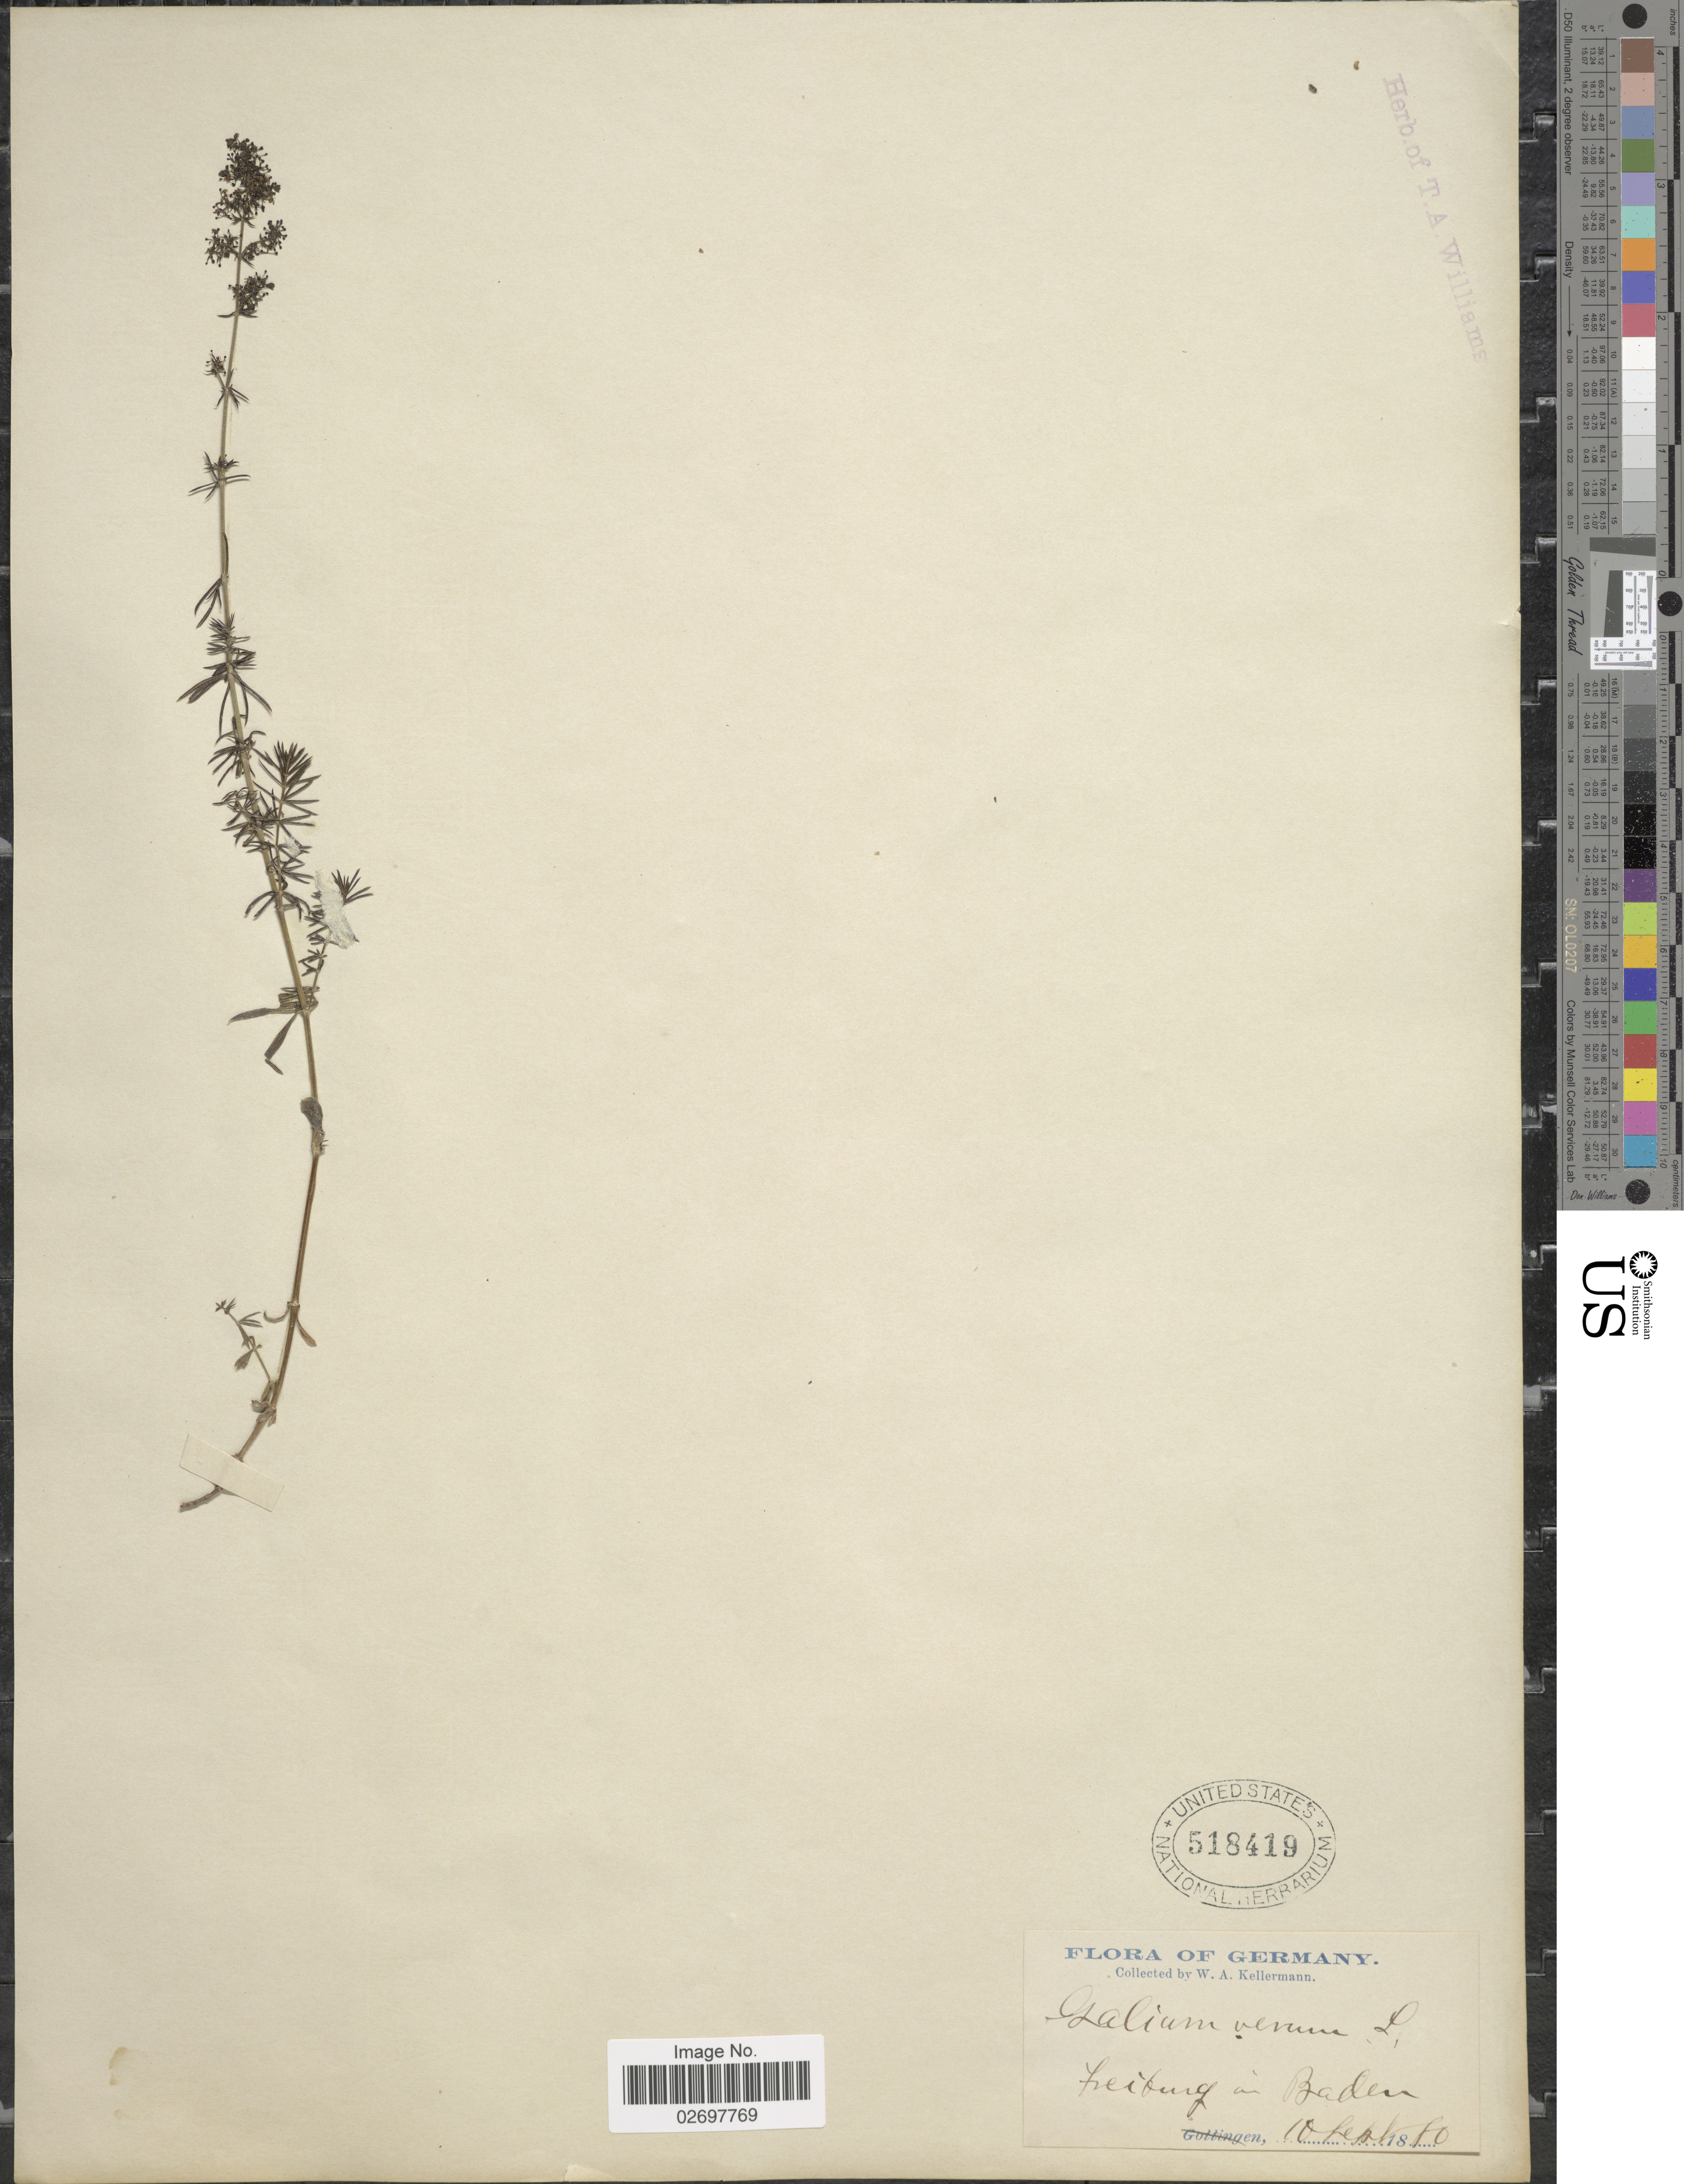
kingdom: Plantae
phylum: Tracheophyta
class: Magnoliopsida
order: Gentianales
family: Rubiaceae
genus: Galium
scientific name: Galium verum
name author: L.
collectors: W. A. Kellermann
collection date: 1880-09-10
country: Germany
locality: Freiburg in Baden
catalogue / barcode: US 518419